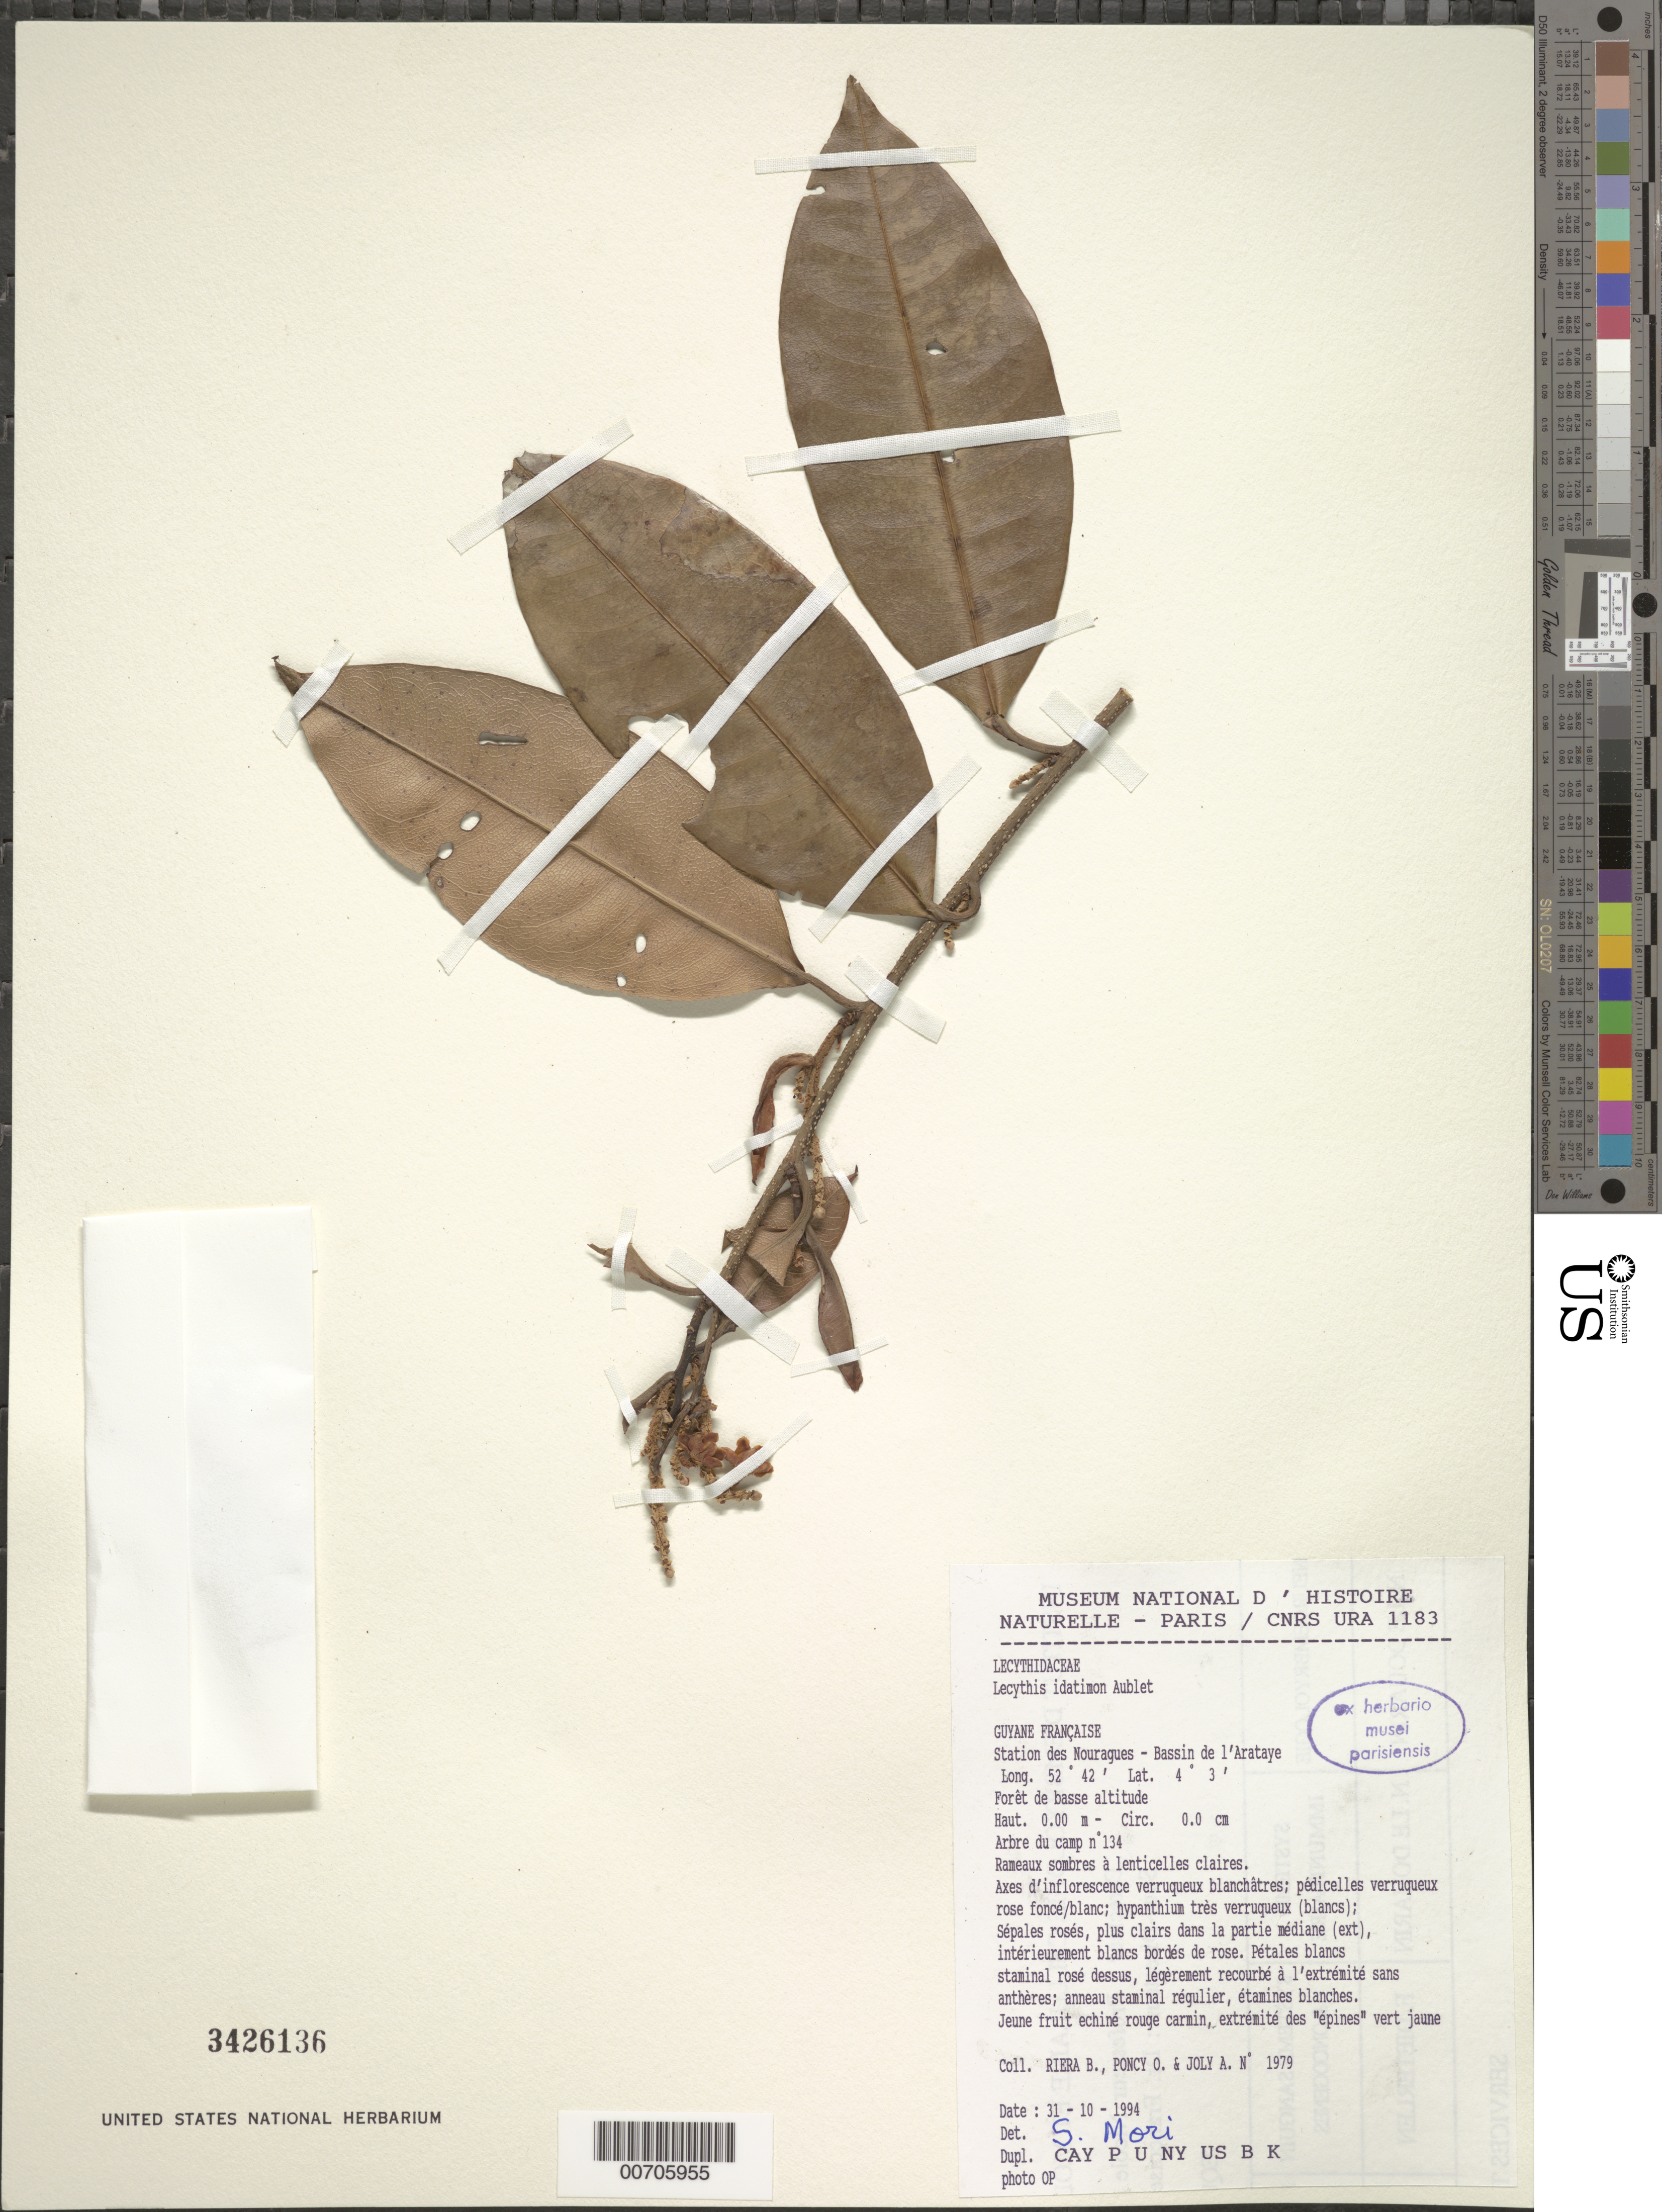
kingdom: Plantae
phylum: Tracheophyta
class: Magnoliopsida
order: Ericales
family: Lecythidaceae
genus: Lecythis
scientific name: Lecythis idatimon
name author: Aubl.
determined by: Mori, Scott A.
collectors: B. Riéra, O. Poncy & A. Joly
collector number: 1979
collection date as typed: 31-Oct-94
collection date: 1994-10-31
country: French Guiana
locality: Station des Nouragues, Bassin de l'Approuague, Arataye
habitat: Low altitude forest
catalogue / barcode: US 3426136